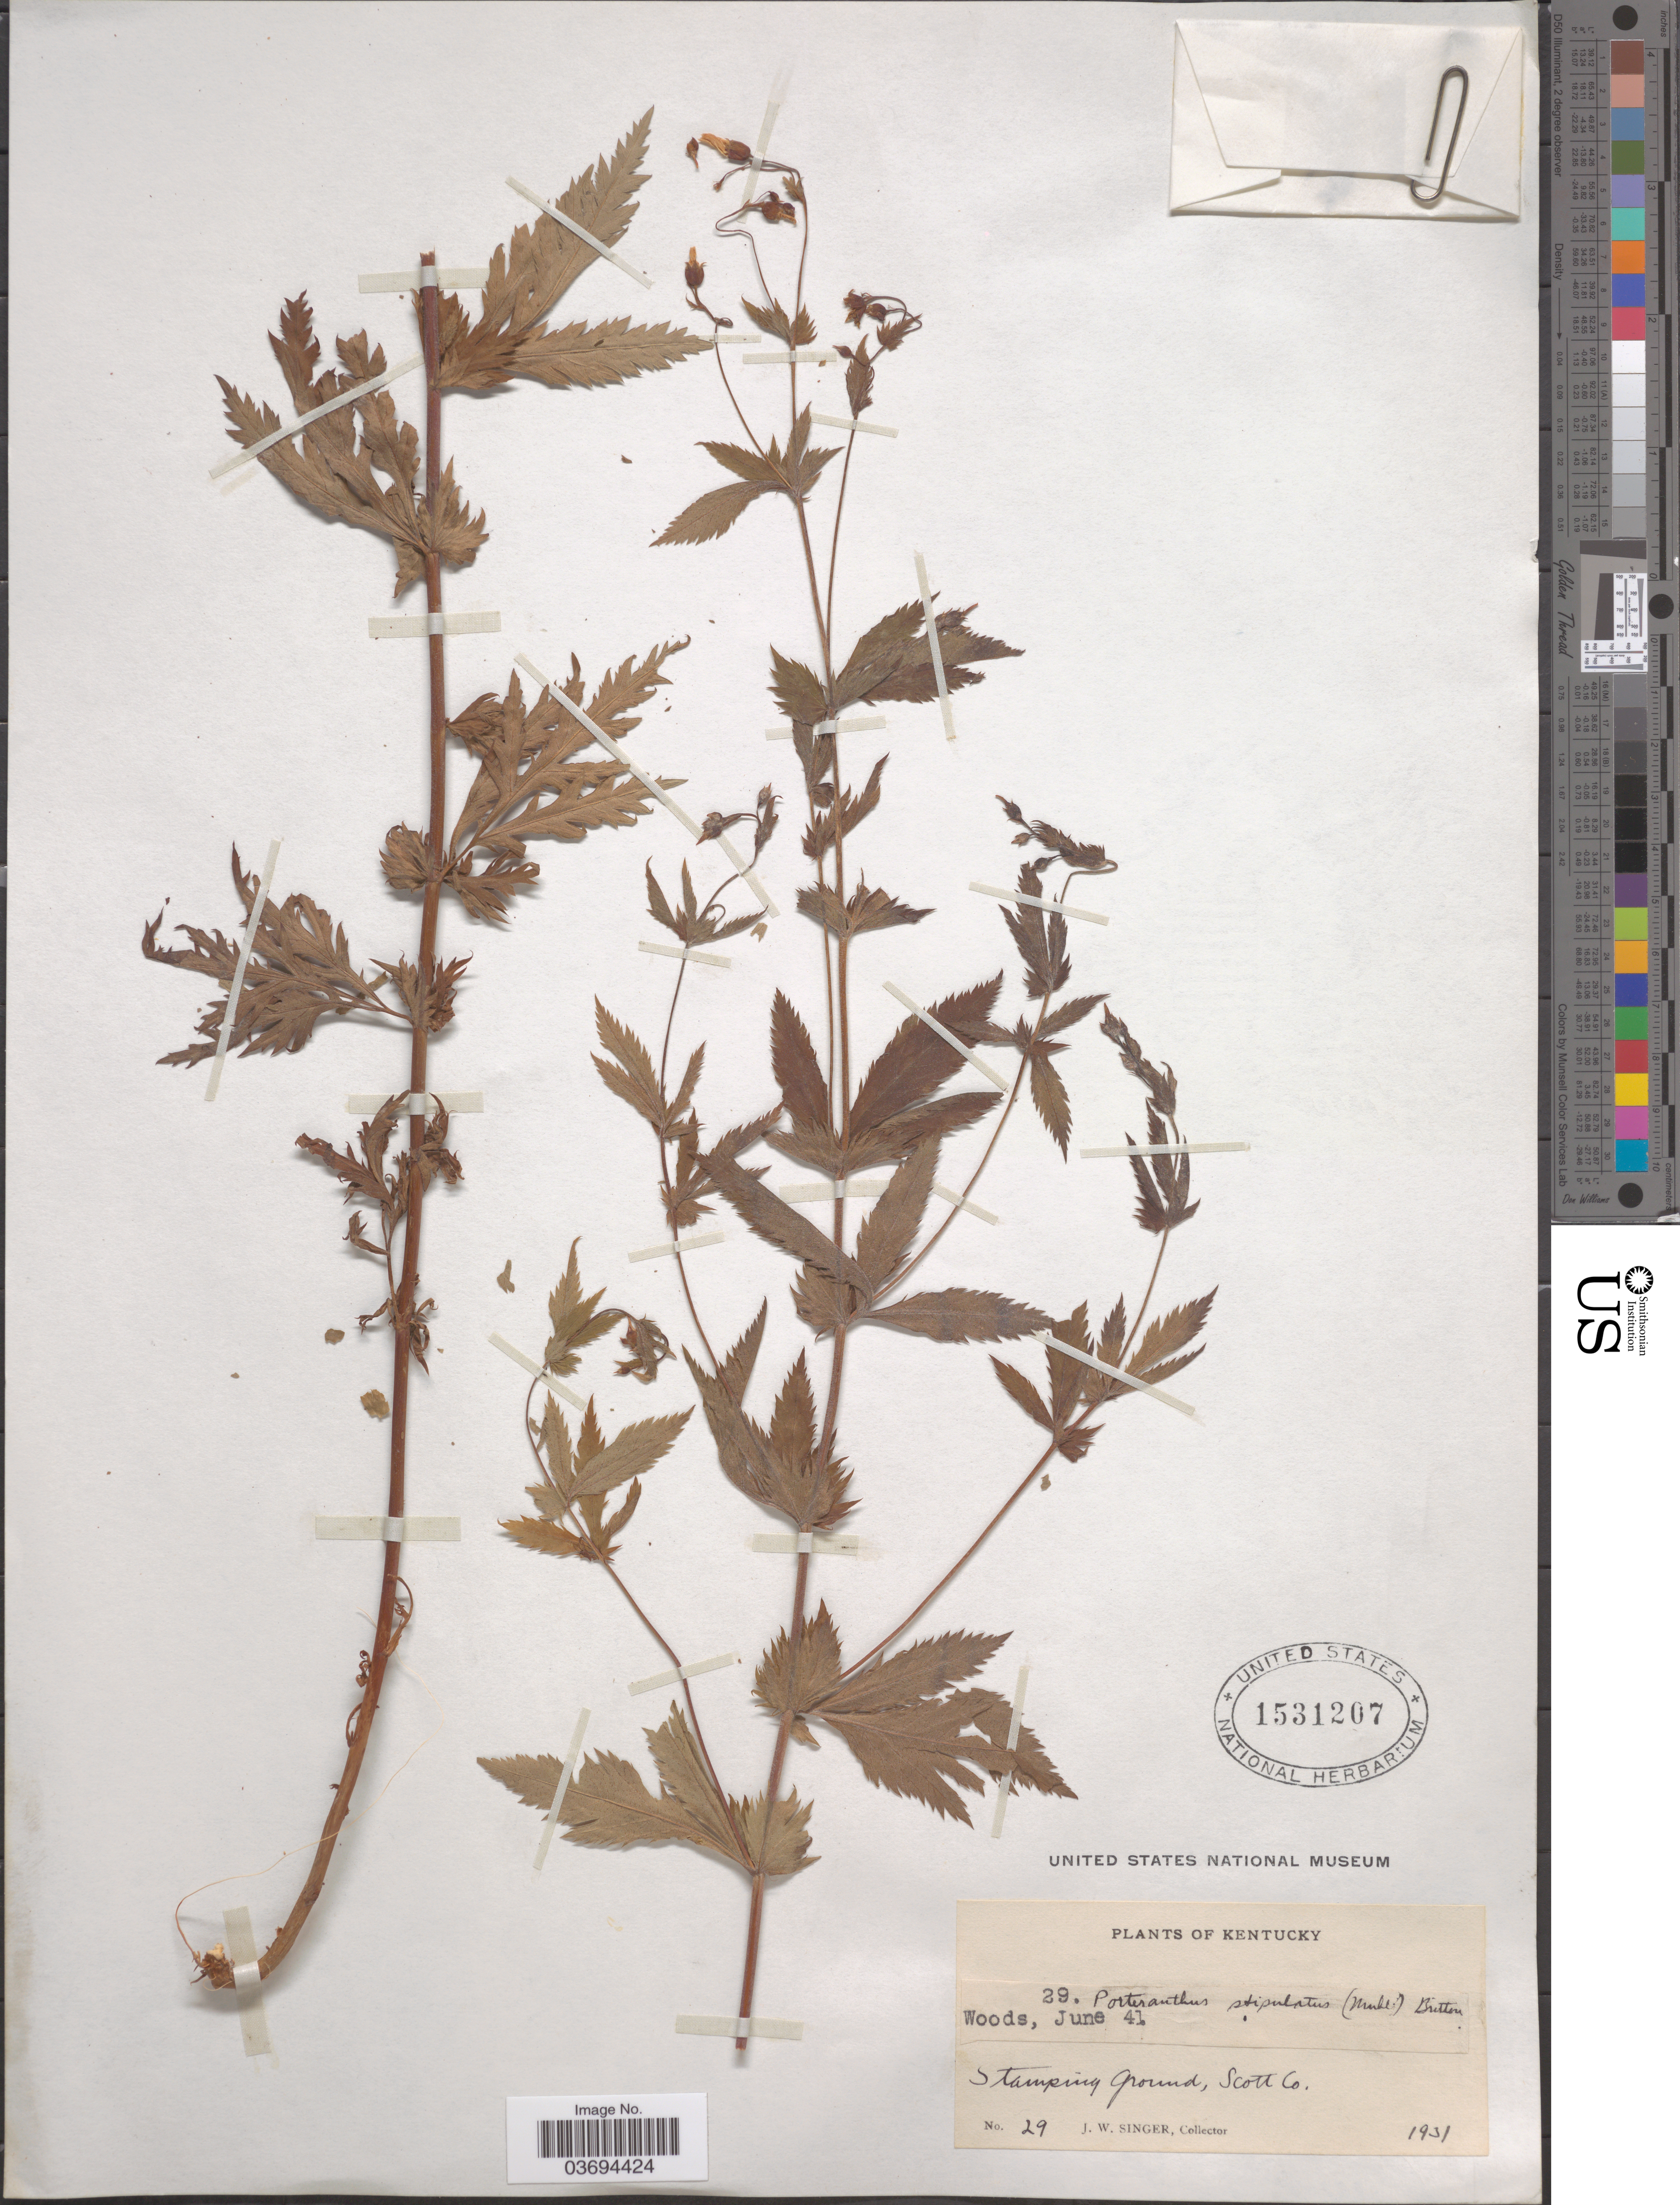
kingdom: Plantae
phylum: Tracheophyta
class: Magnoliopsida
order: Rosales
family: Rosaceae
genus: Gillenia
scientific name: Gillenia stipulata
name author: (Muhl. ex Willd.) Nutt.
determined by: Strong, Mark T., (BOT), Smithsonian Institution - National Museum of Natural History (UNITED STATES)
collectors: J. EW. Singer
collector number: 29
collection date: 1931-06-04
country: United States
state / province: Kentucky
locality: Stamping Ground, Scott Co.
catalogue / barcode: US 1531207